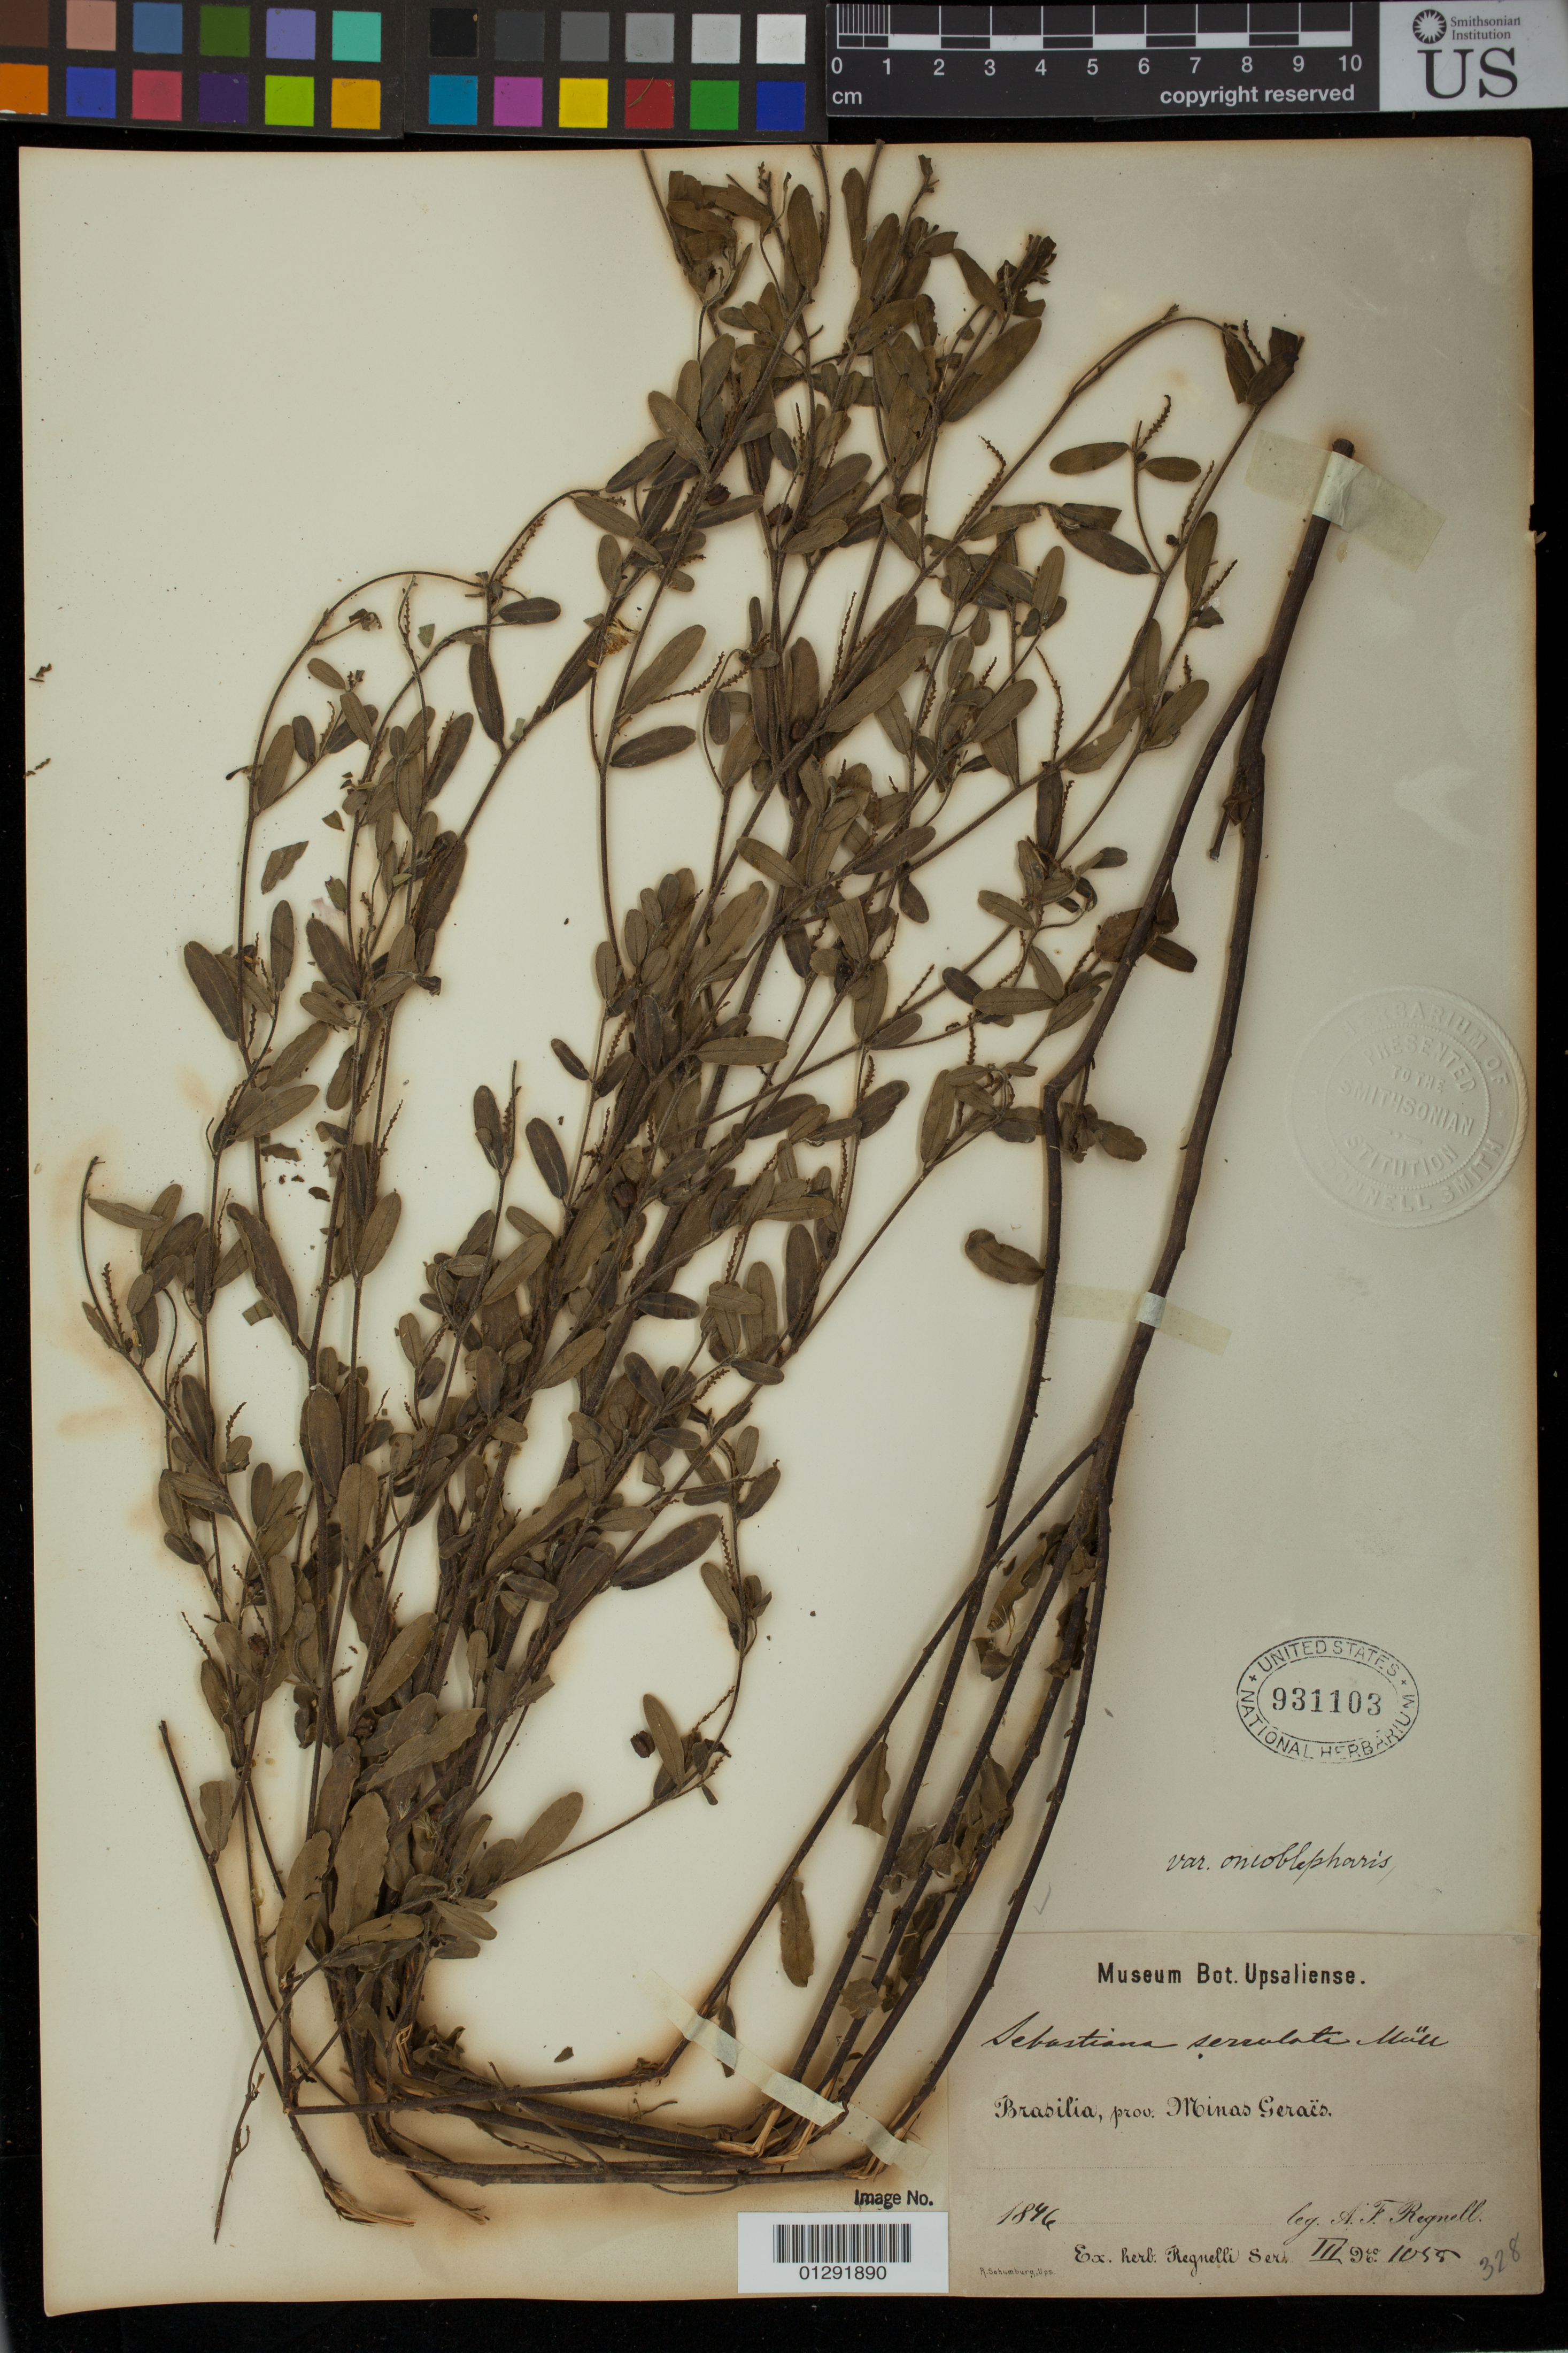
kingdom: Plantae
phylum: Tracheophyta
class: Magnoliopsida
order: Malpighiales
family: Euphorbiaceae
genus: Sebastiania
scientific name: Sebastiania serrulata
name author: (Mart.) Müll. Arg.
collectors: A. F. Regnell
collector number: III-1058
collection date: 1846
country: Brazil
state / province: Minas Gerais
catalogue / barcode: US 931103